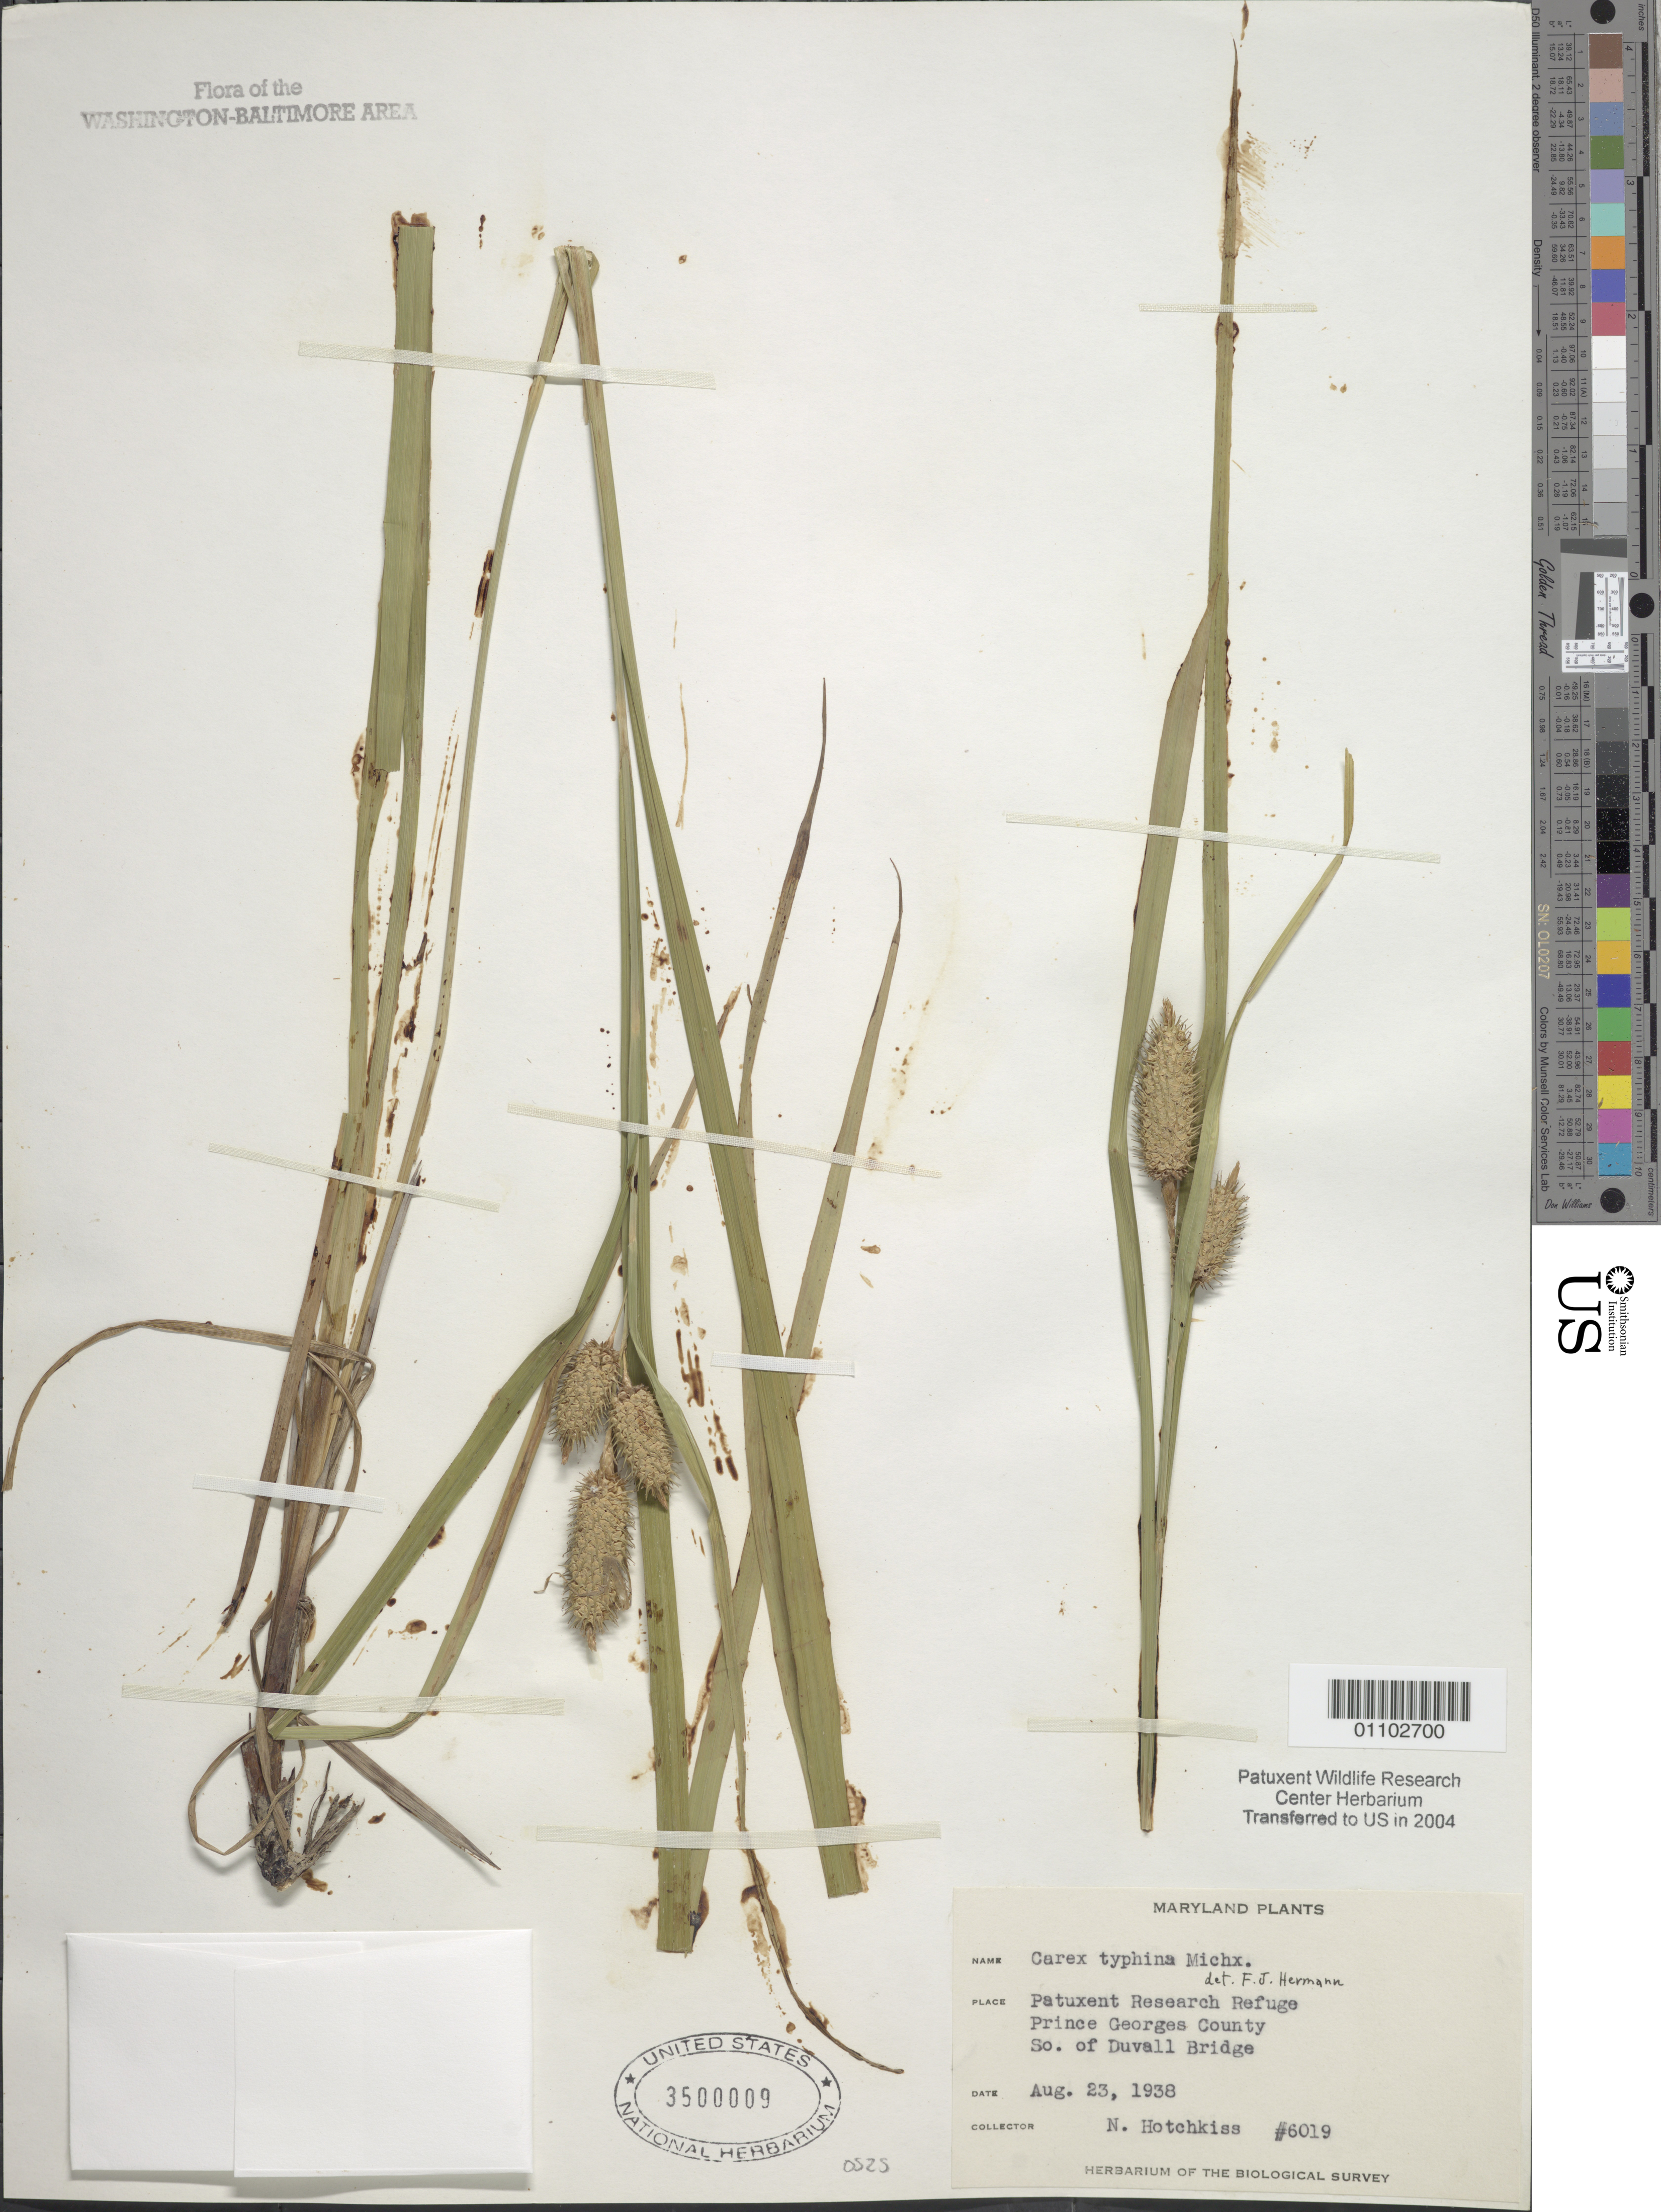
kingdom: Plantae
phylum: Tracheophyta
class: Liliopsida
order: Poales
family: Cyperaceae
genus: Carex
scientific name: Carex typhina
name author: Michx.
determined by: Hermann, F. J.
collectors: N. Hotchkiss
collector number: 6019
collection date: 1938-08-23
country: United States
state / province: Maryland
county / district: Prince George's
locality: Patuxent Research Refuge, S. of Duvall Bridge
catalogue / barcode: US 3500009